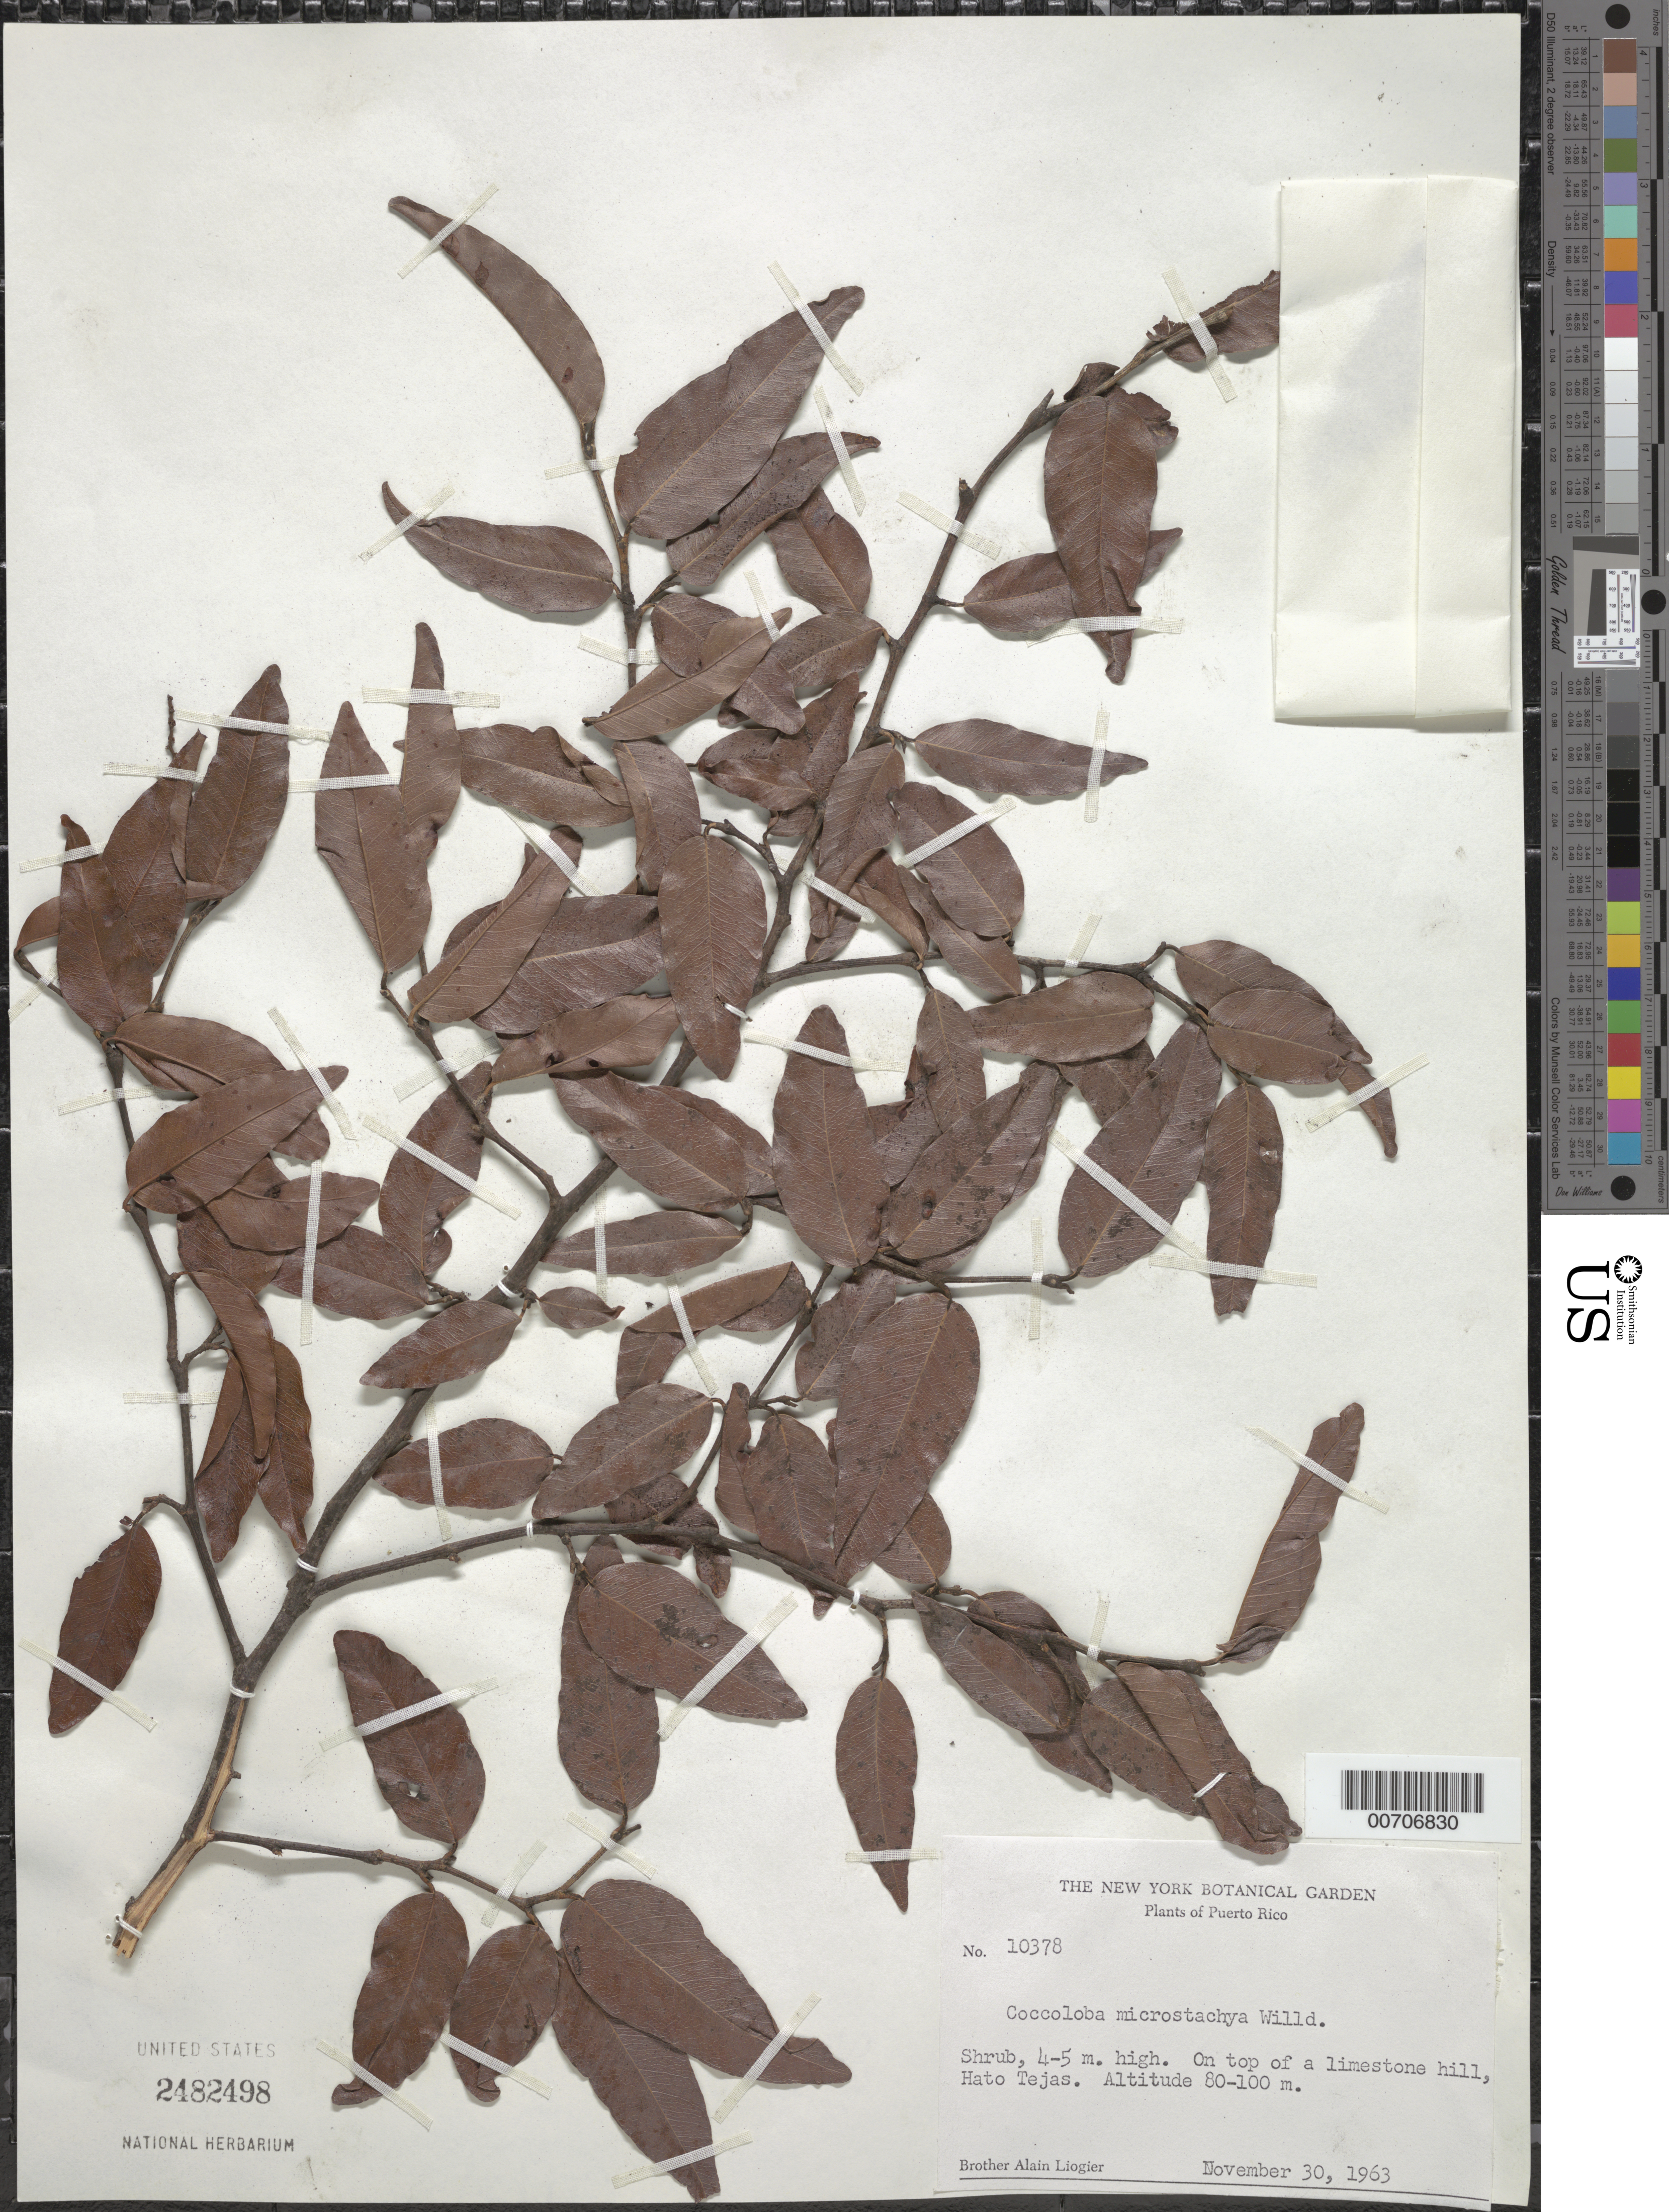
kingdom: Plantae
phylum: Tracheophyta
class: Magnoliopsida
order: Caryophyllales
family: Polygonaceae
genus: Coccoloba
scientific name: Coccoloba microstachya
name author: Willd.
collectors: A. H. Liogier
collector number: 10378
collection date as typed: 30 Nov 1963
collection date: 1963-11-30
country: Puerto Rico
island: Greater Antilles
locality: Hato Tejas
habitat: On top of a limestone hill.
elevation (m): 80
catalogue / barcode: US 2482498